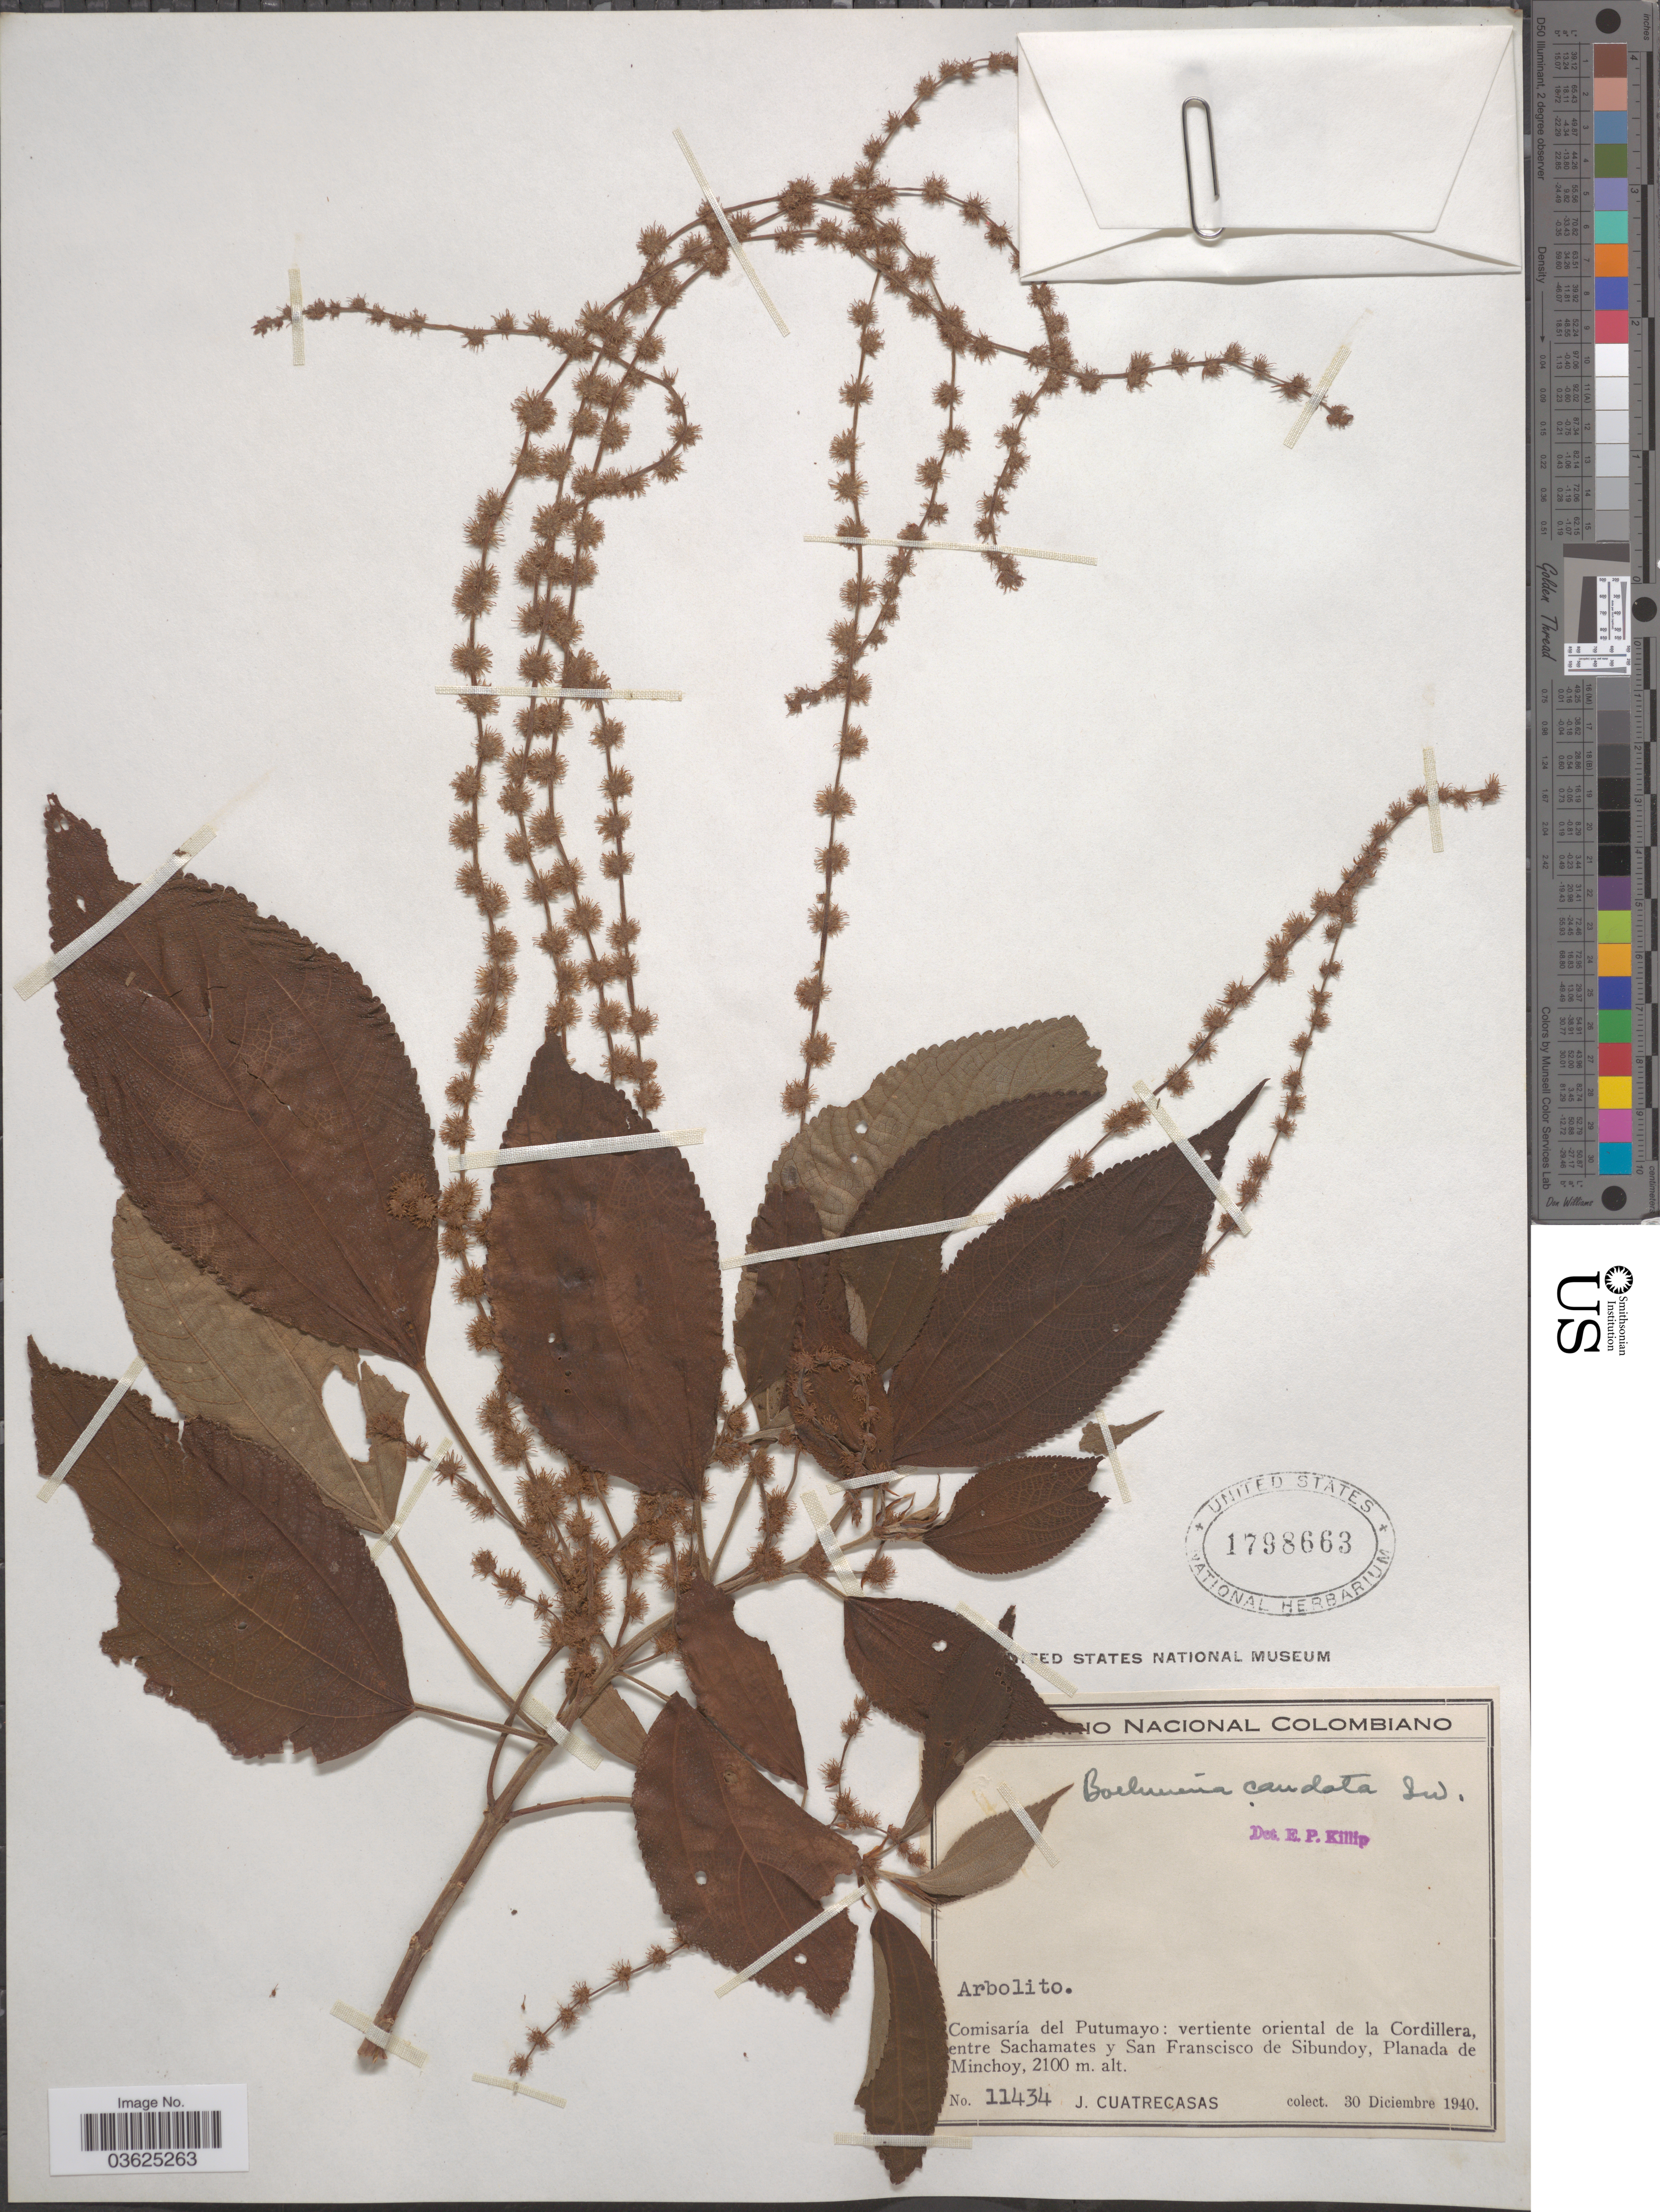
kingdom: Plantae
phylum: Tracheophyta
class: Magnoliopsida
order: Rosales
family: Urticaceae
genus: Boehmeria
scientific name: Boehmeria caudata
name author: Sw.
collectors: J. Cuatrecasas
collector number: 11434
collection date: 1940-12-30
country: Colombia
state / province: Putumayo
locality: Comisaría del Putumayo: vertiente oriental del la Cordillera, entre Sachamates y San Francisco de Sibundoy, Planada de Minchoy.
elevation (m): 2100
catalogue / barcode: US 1798663